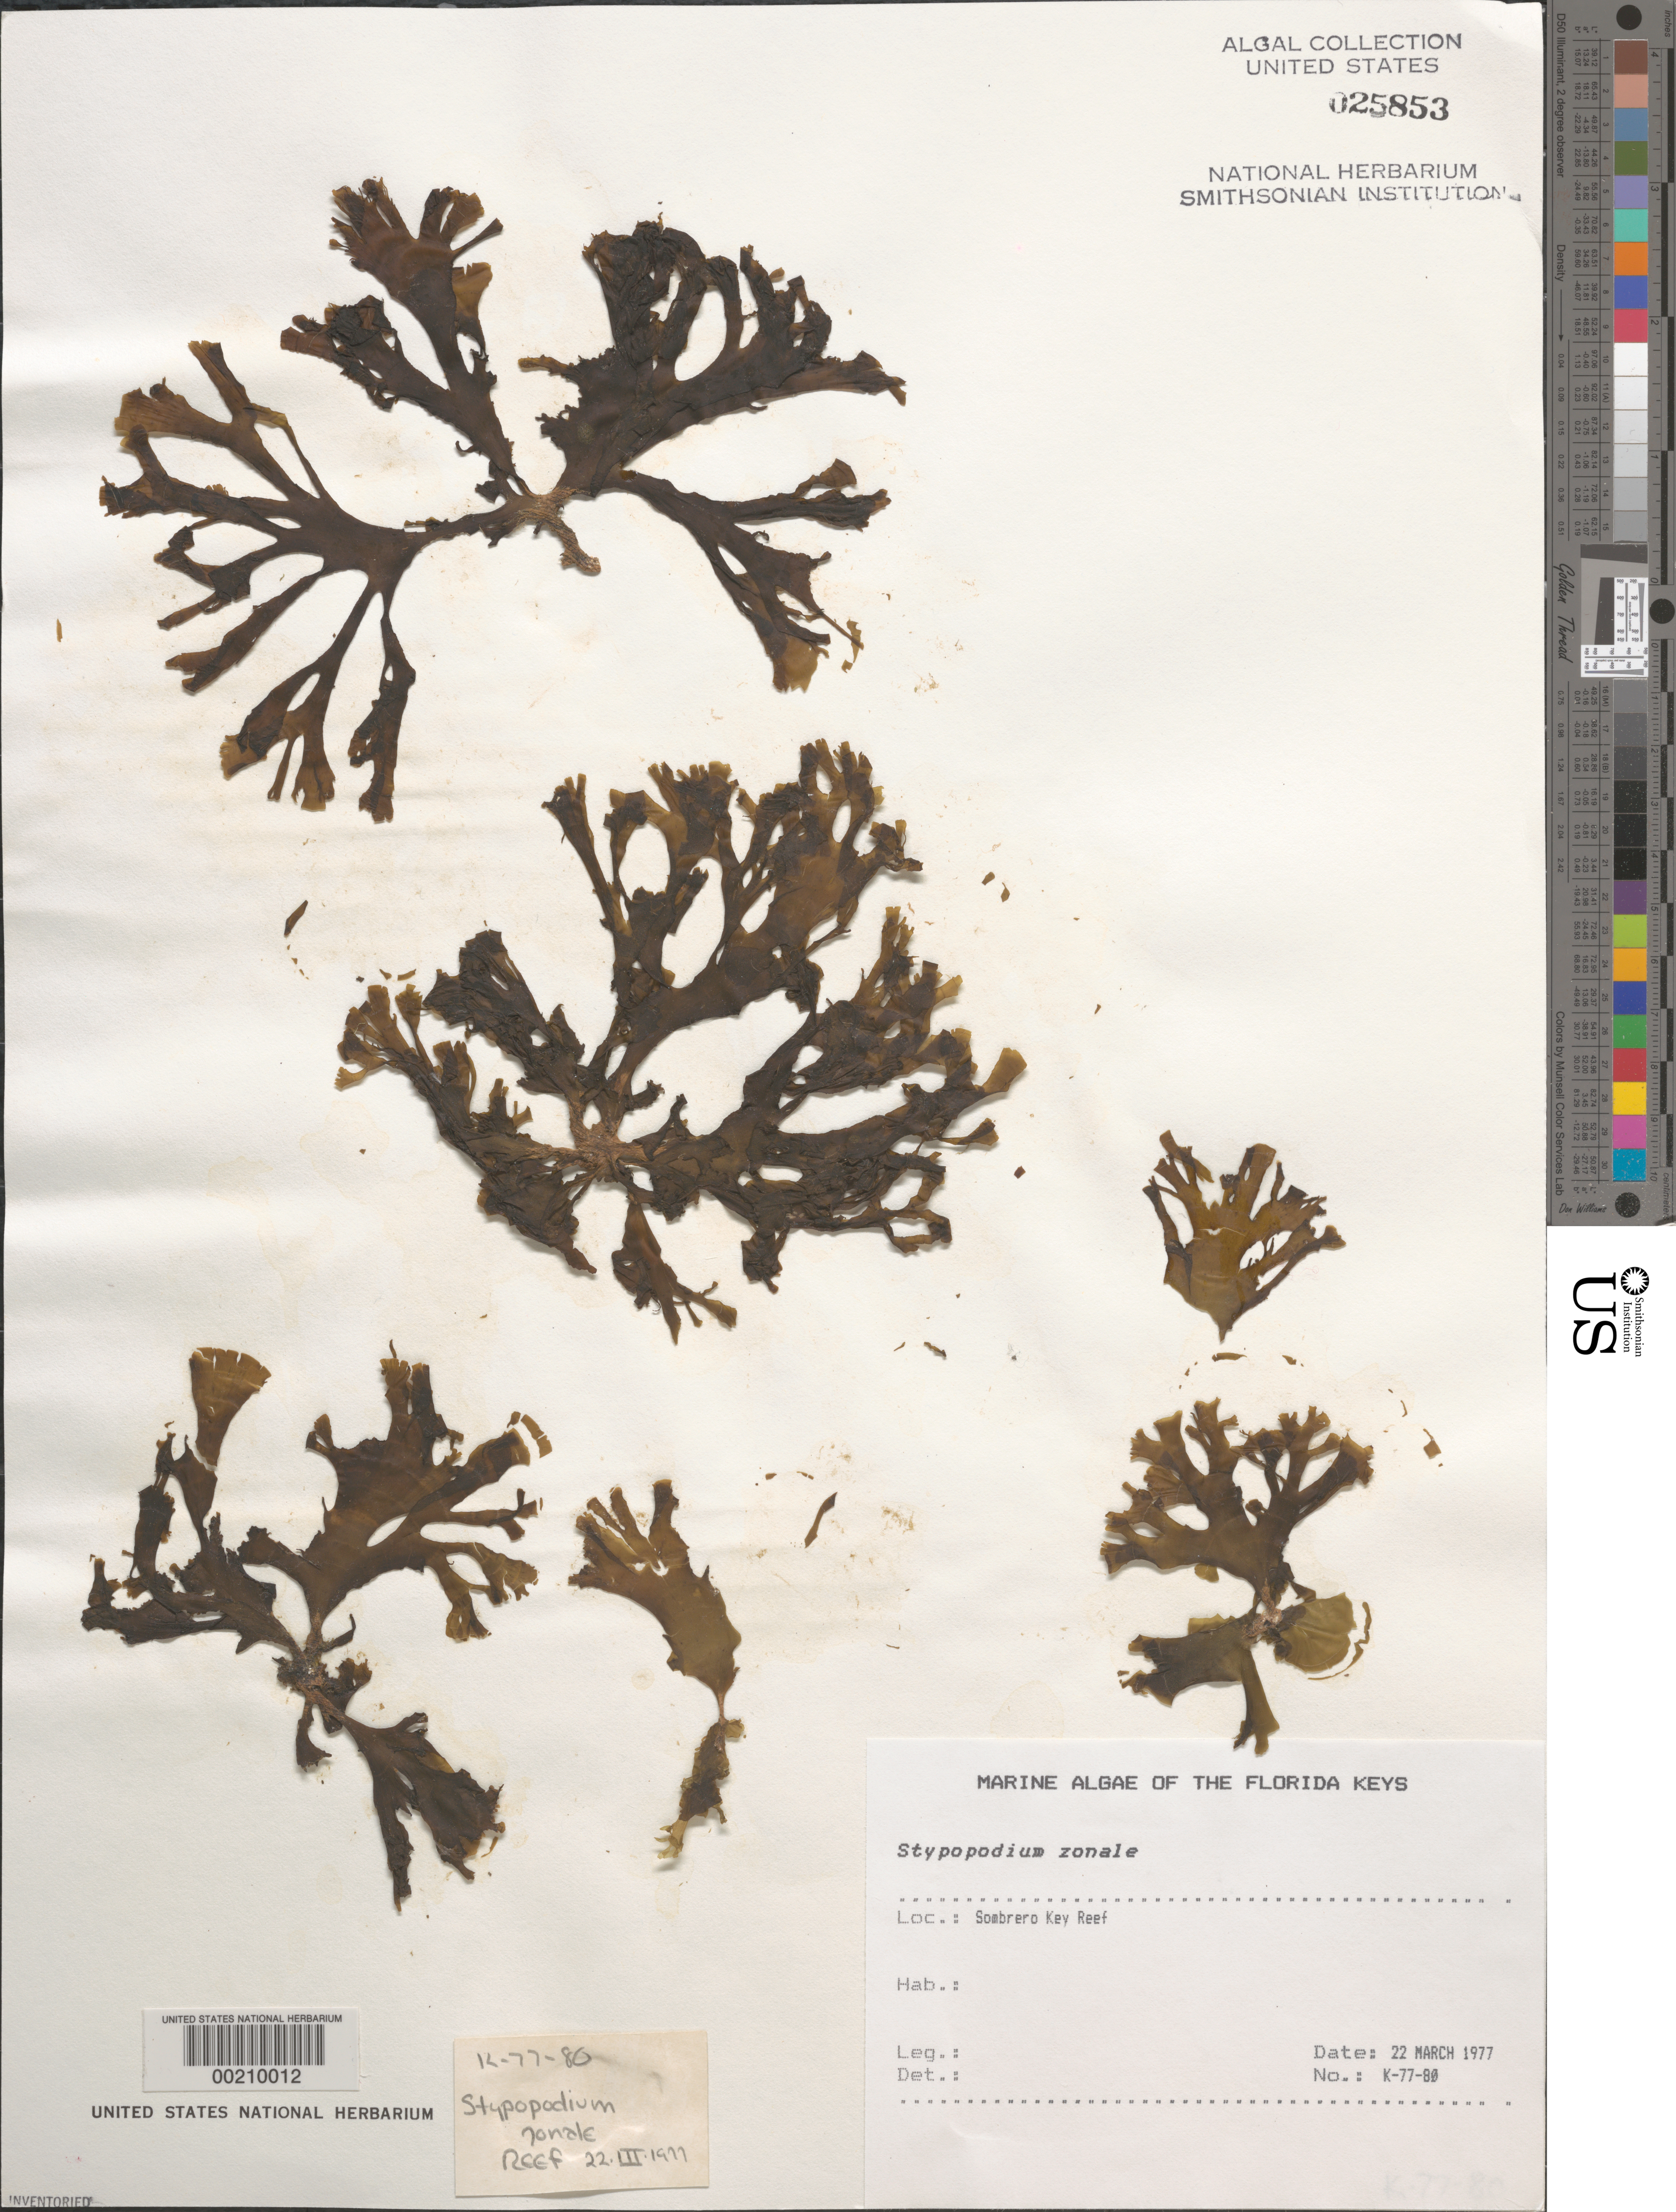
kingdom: Chromista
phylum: Ochrophyta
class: Phaeophyceae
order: Dictyotales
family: Dictyotaceae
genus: Stypopodium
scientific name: Stypopodium zonale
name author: (J.V.Lamouroux) Papenf.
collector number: K-77-80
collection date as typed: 22 Mar 1977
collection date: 1977-03-22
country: United States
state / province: Florida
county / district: Monroe County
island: Sombrero Key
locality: Sombrero Key Reef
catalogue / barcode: US 25853